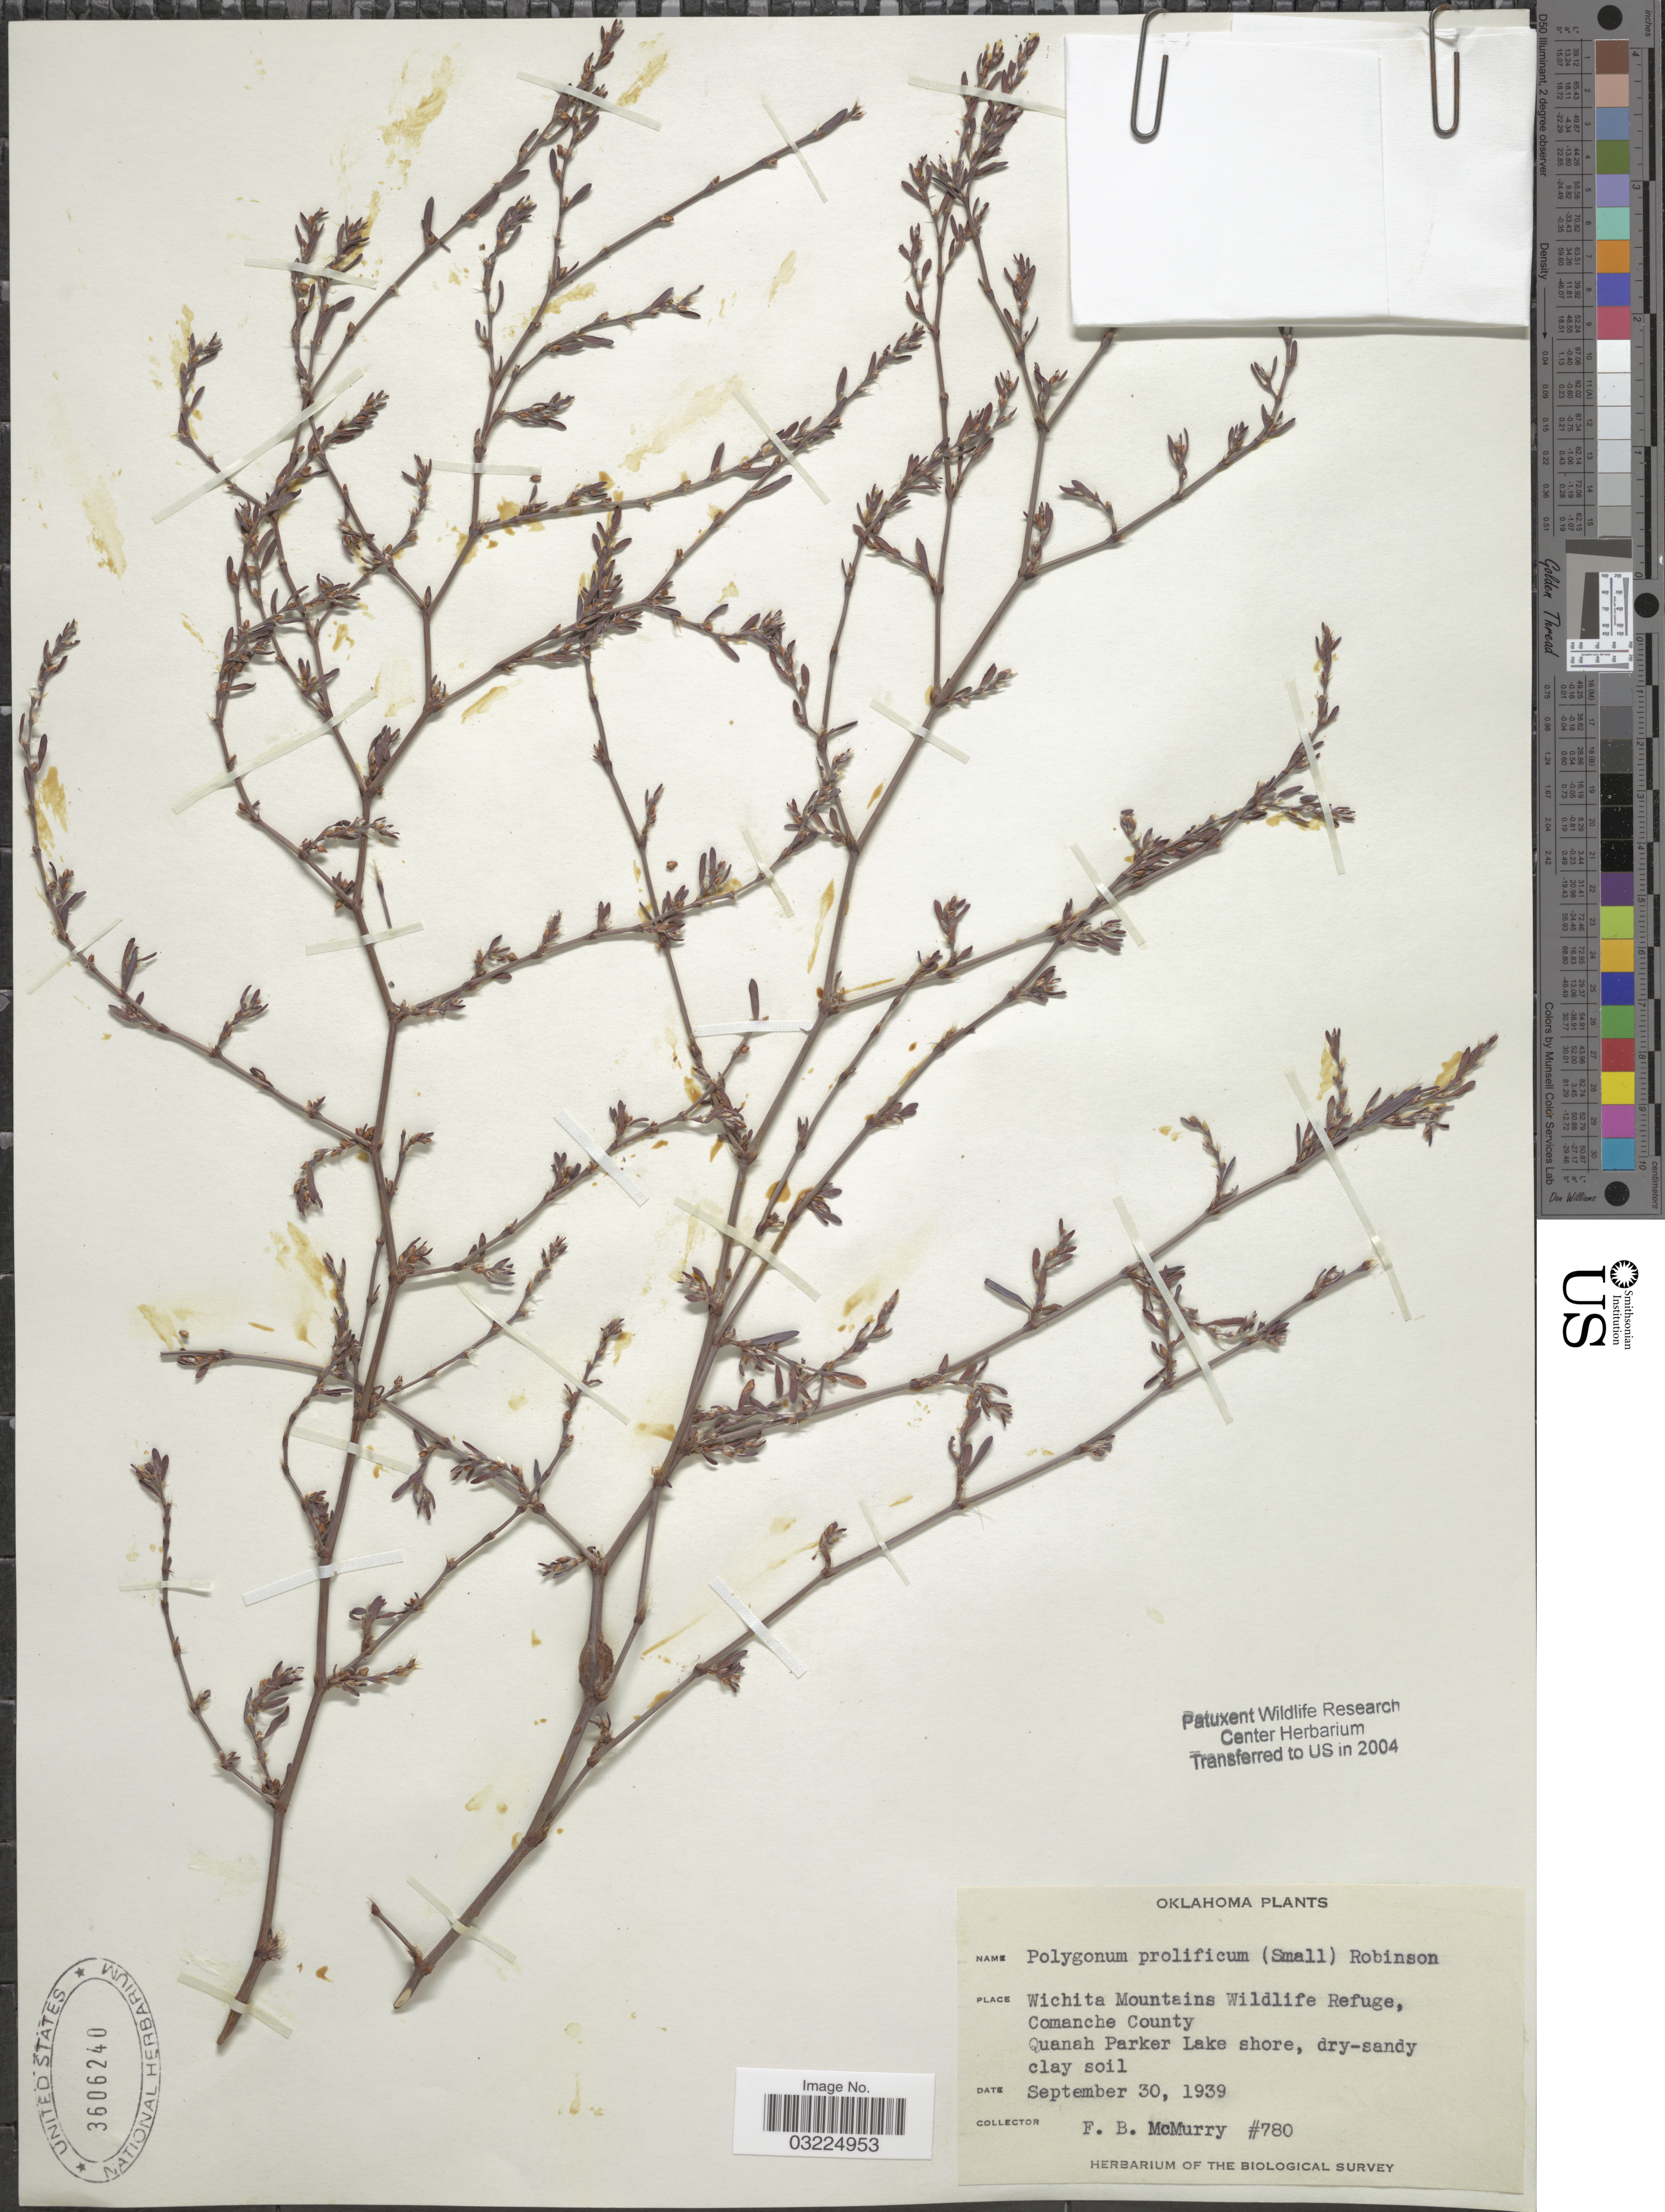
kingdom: Plantae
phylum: Tracheophyta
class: Magnoliopsida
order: Caryophyllales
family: Polygonaceae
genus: Polygonum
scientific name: Polygonum prolificum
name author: (Small) B.L. Rob.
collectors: F. B. McMurry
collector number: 780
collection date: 1939-09-30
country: United States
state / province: Oklahoma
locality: Wichita Mountains Wildlife Refuge, Comanche County. Quanah Parker Lake shore.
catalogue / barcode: US 3606240